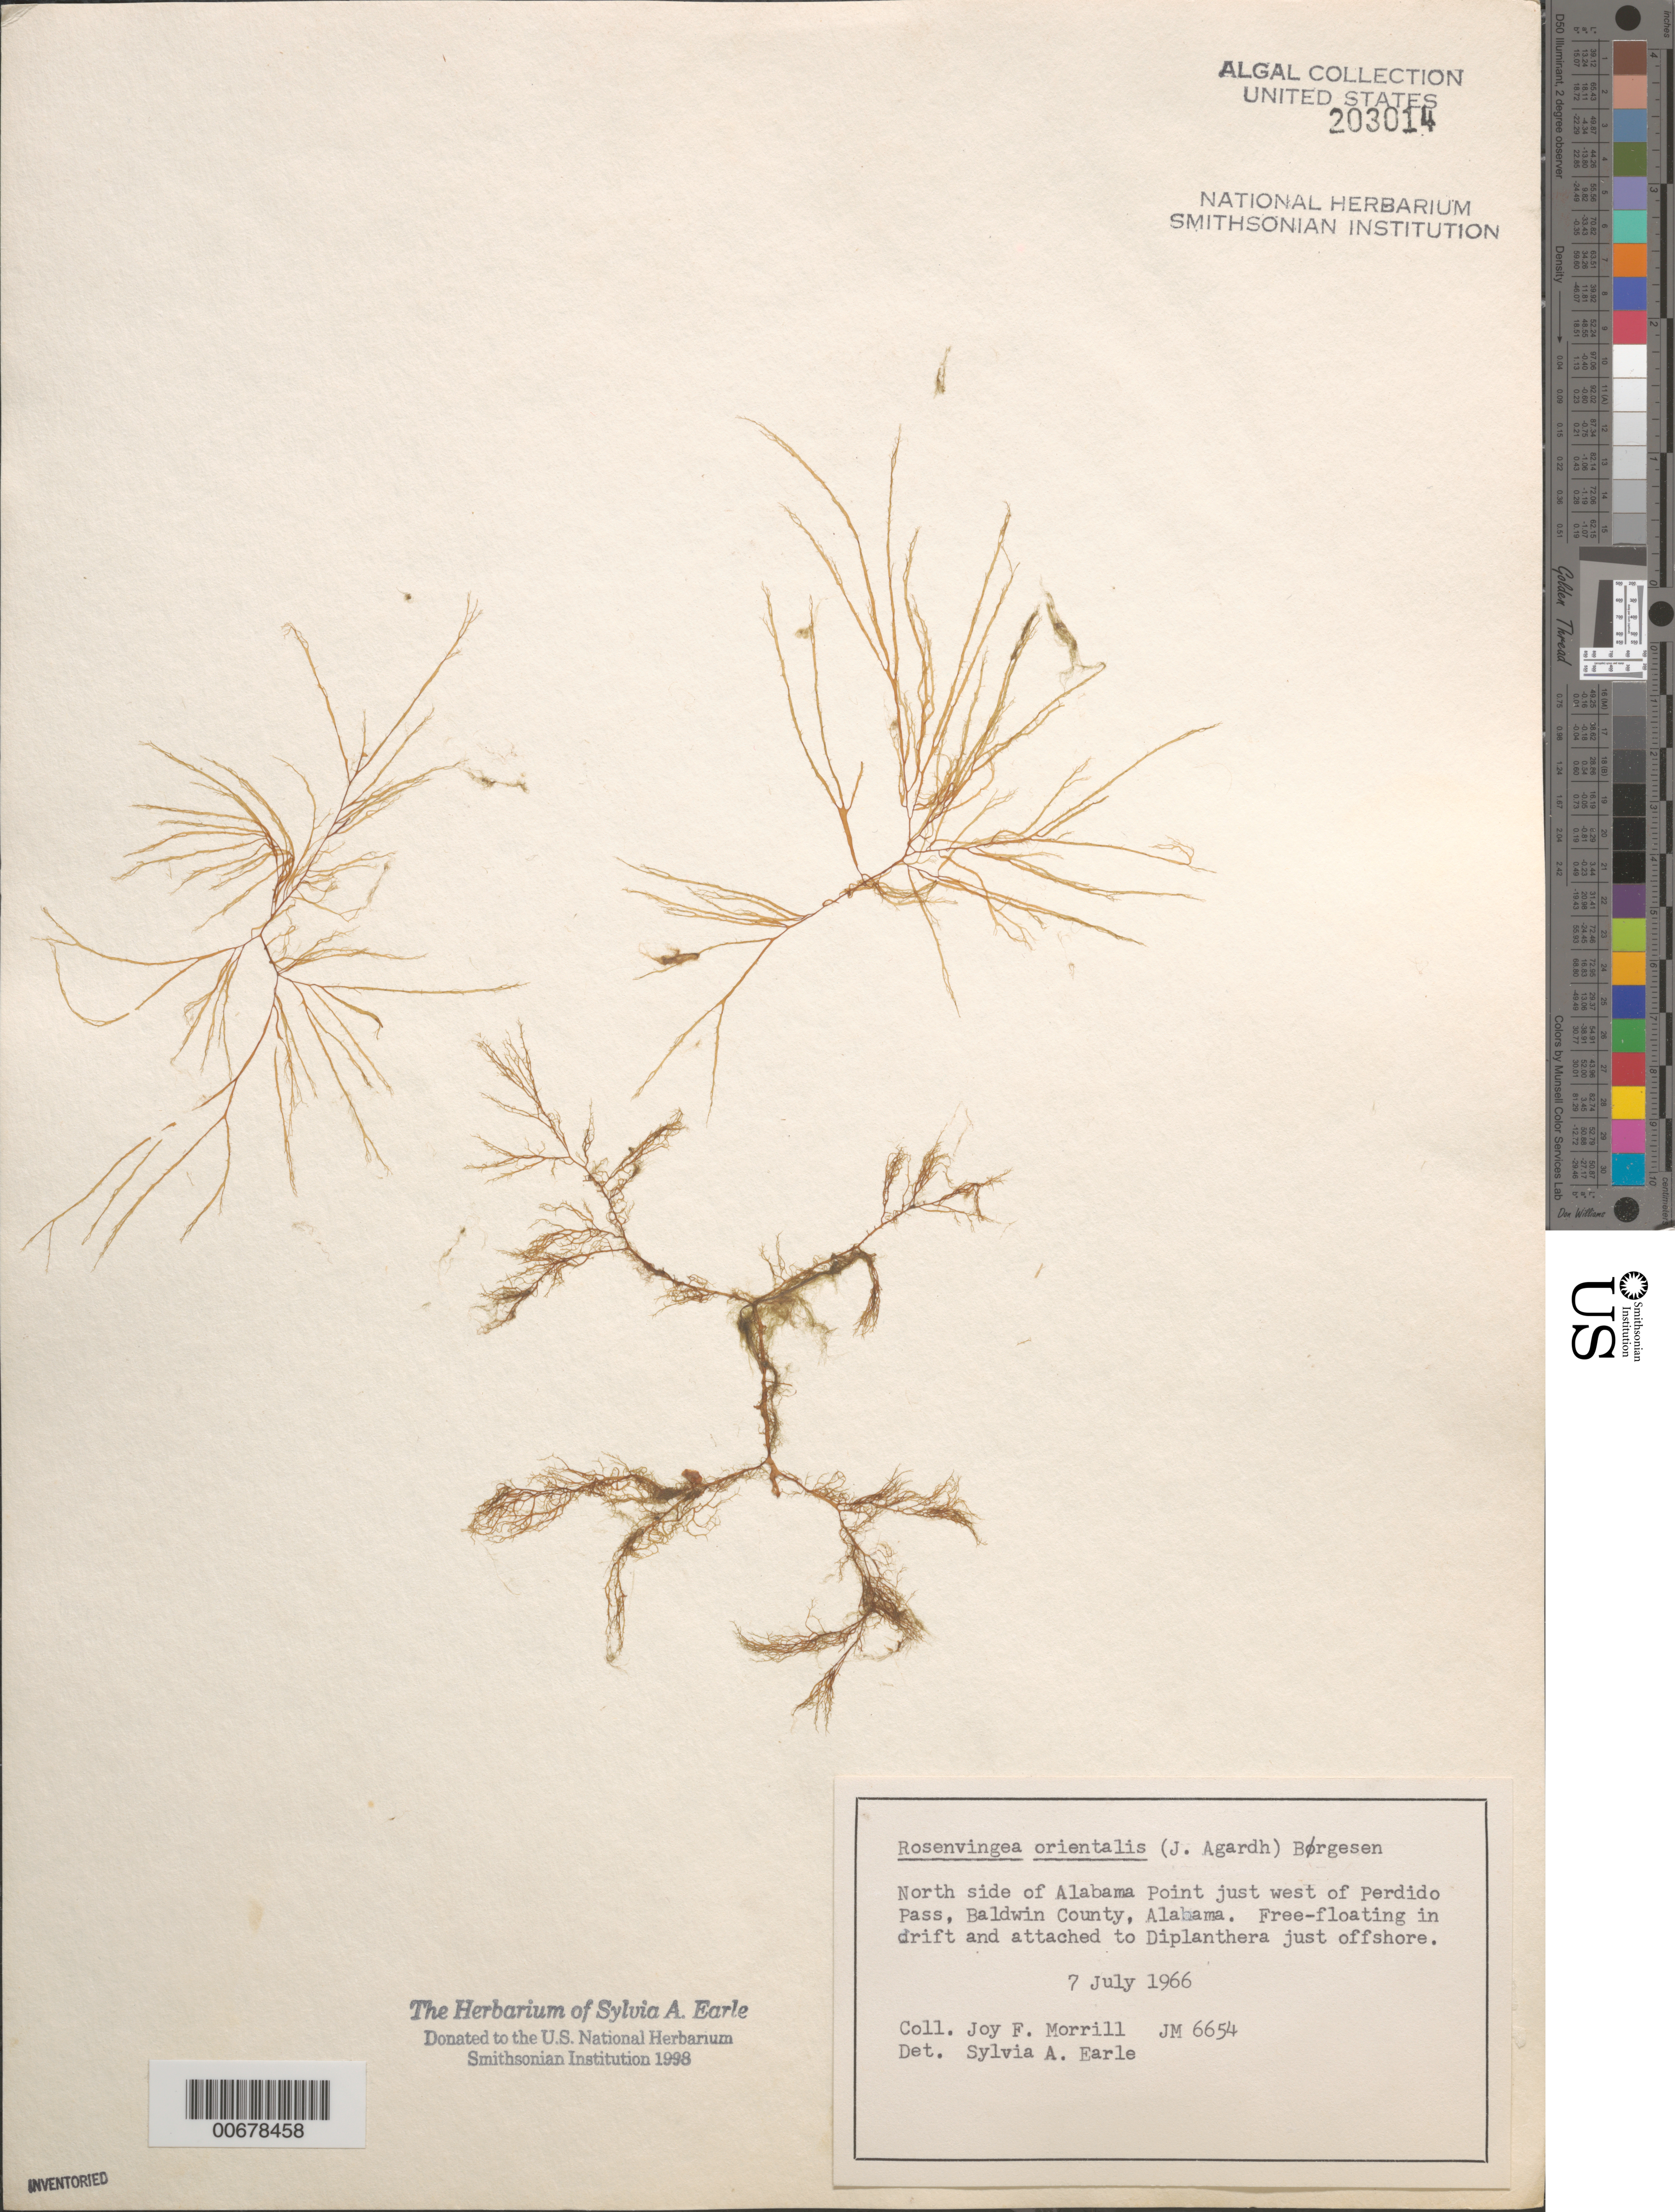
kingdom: Chromista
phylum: Ochrophyta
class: Phaeophyceae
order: Scytosiphonales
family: Scytosiphonaceae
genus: Rosenvingea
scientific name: Rosenvingea orientalis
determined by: Earle, S. A.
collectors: J. Morrill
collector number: JM 6654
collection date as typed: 07 Jul 1966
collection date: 1966-07-07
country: United States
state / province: Alabama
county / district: Baldwin County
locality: North side of Alabama Point just west of Perdido Pass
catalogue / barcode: US 203014